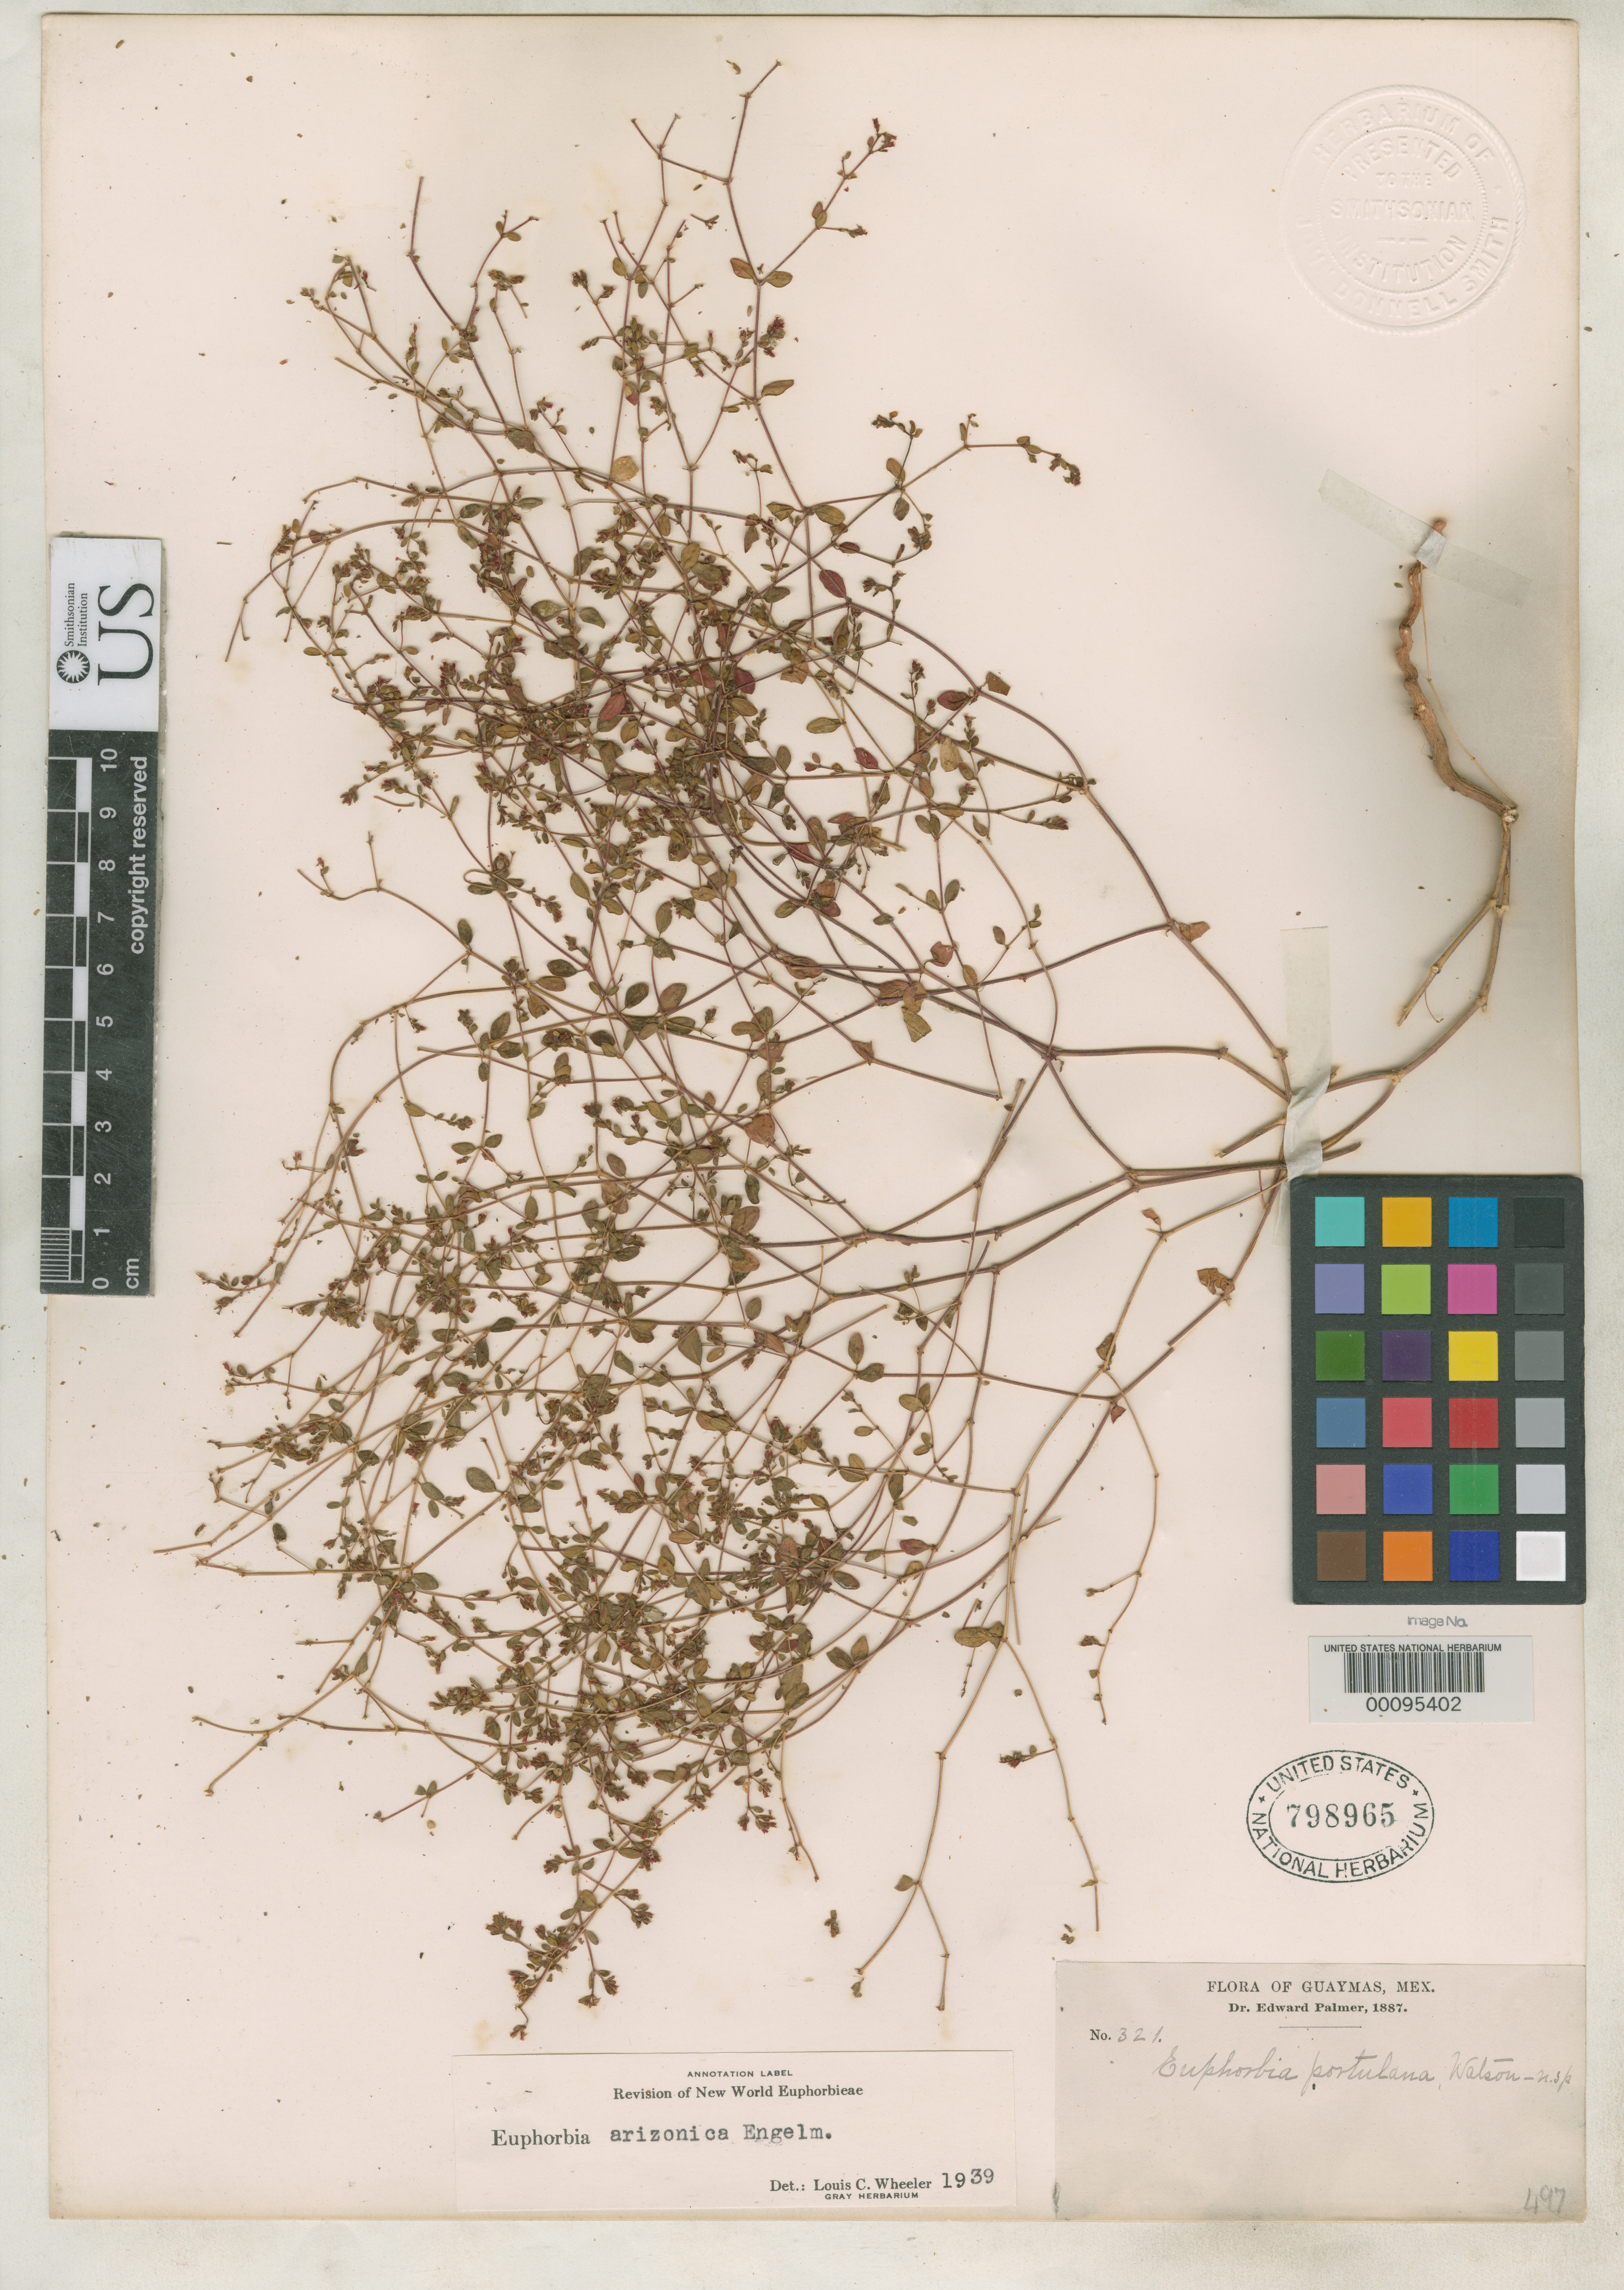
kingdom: Plantae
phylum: Tracheophyta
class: Magnoliopsida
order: Malpighiales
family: Euphorbiaceae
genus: Euphorbia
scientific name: Euphorbia portulana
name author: S. Watson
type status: Type Collection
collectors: E. Palmer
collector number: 321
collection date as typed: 1887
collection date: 1887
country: Mexico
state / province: Sonora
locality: Island in Guaymas Harbor.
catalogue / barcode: US 798965